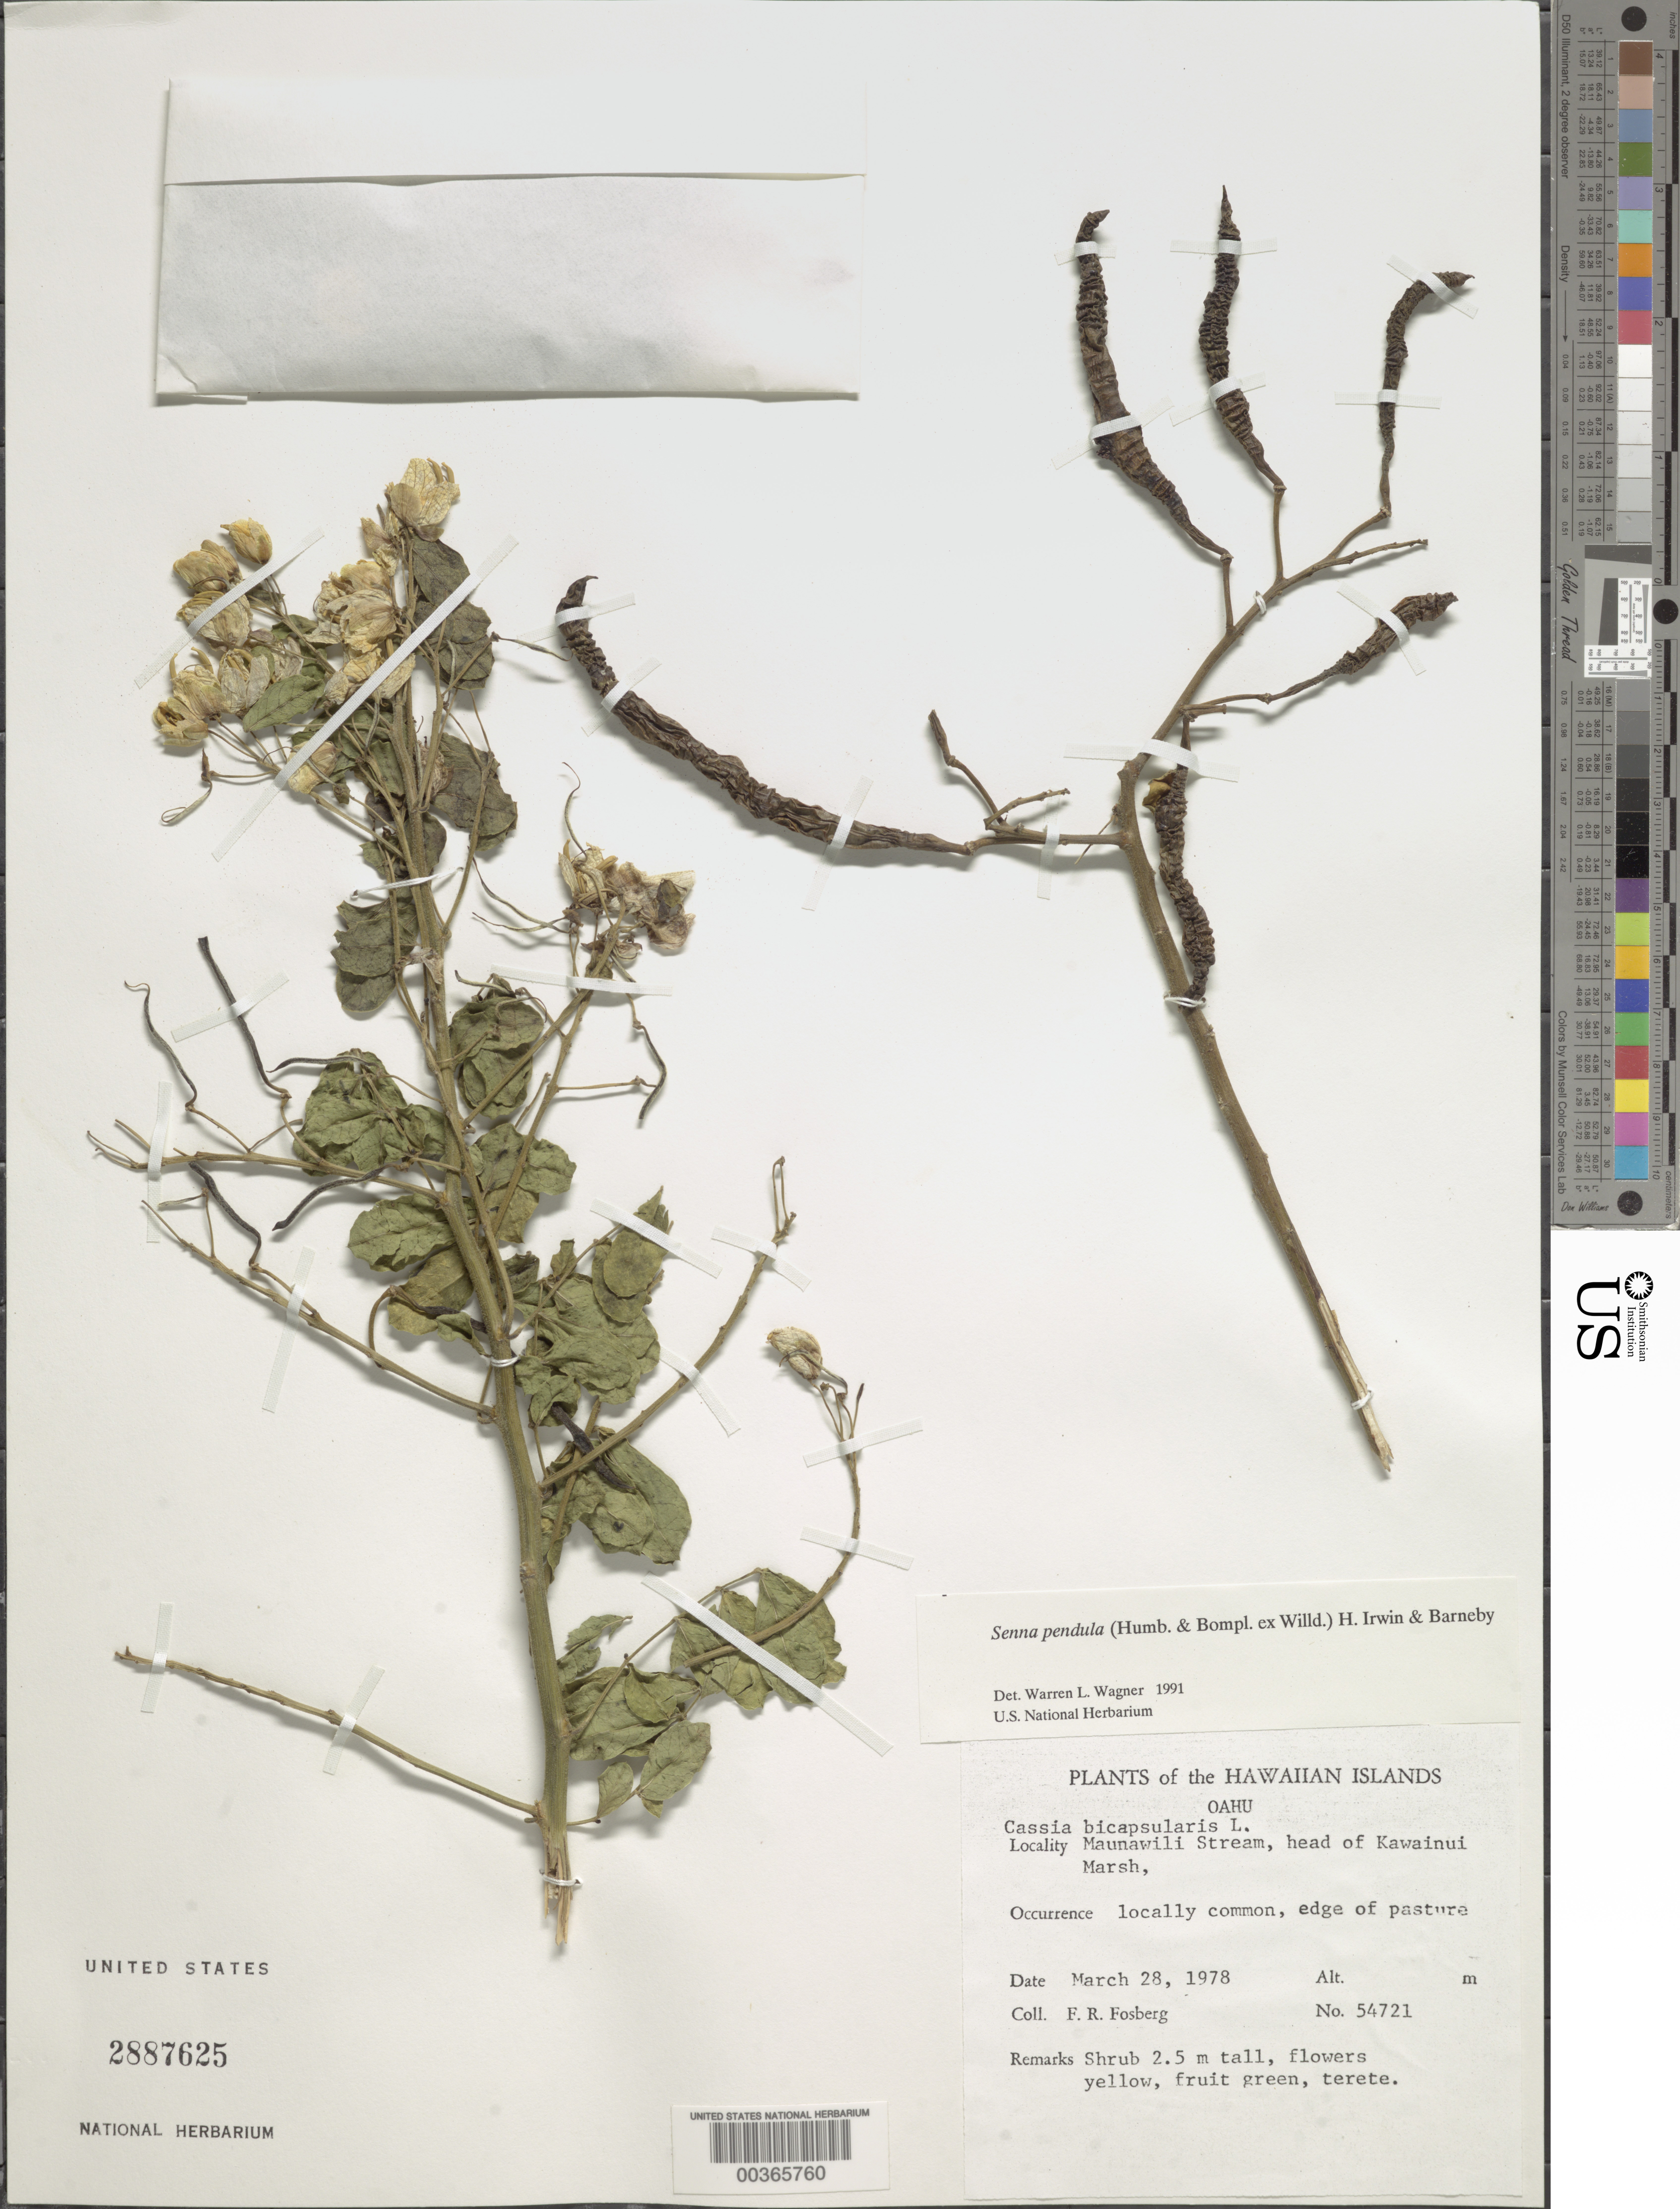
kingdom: Plantae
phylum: Tracheophyta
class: Magnoliopsida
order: Fabales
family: Fabaceae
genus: Senna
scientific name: Senna pendula var. pendula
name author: (Humb. & Bonpl. ex Willd.) H.S. Irwin & Barneby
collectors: F. R. Fosberg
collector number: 54721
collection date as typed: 28 Mar 1978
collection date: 1978-03-28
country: United States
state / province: Hawaii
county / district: Honolulu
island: Oahu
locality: Maunawili stream, head of kawainui marsh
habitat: Edge of pasture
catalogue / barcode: US 2887625